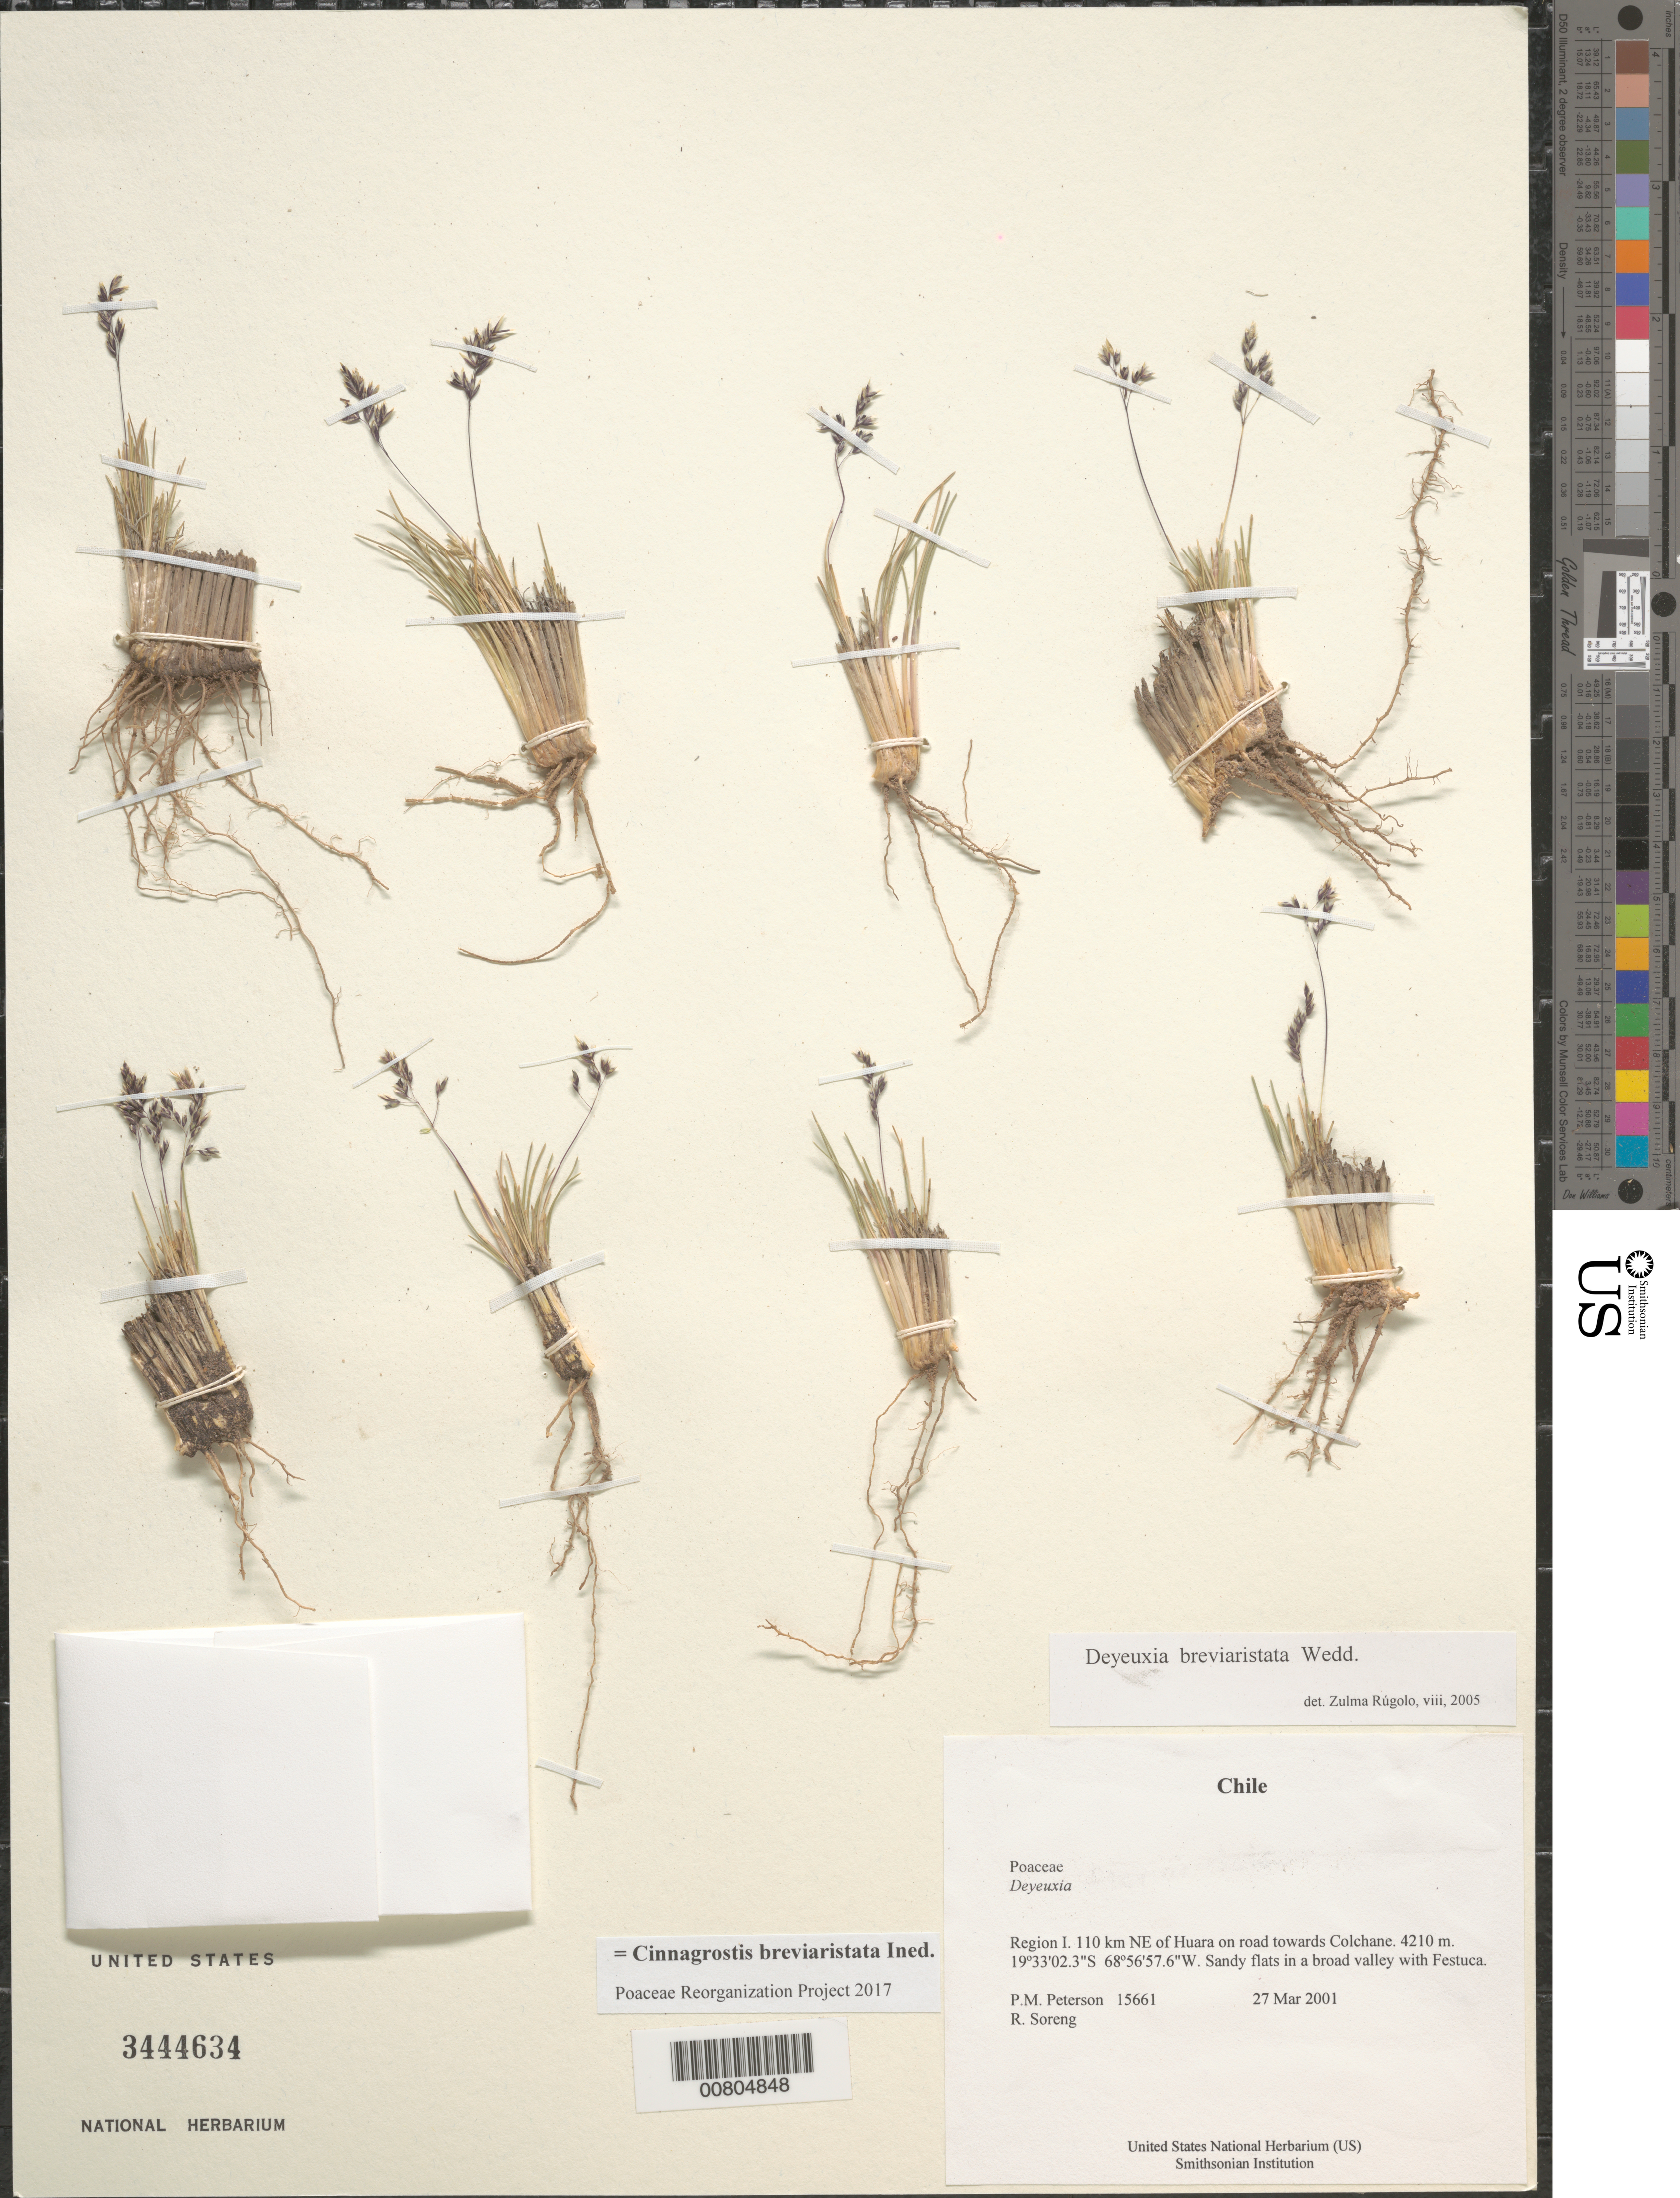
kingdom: Plantae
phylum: Tracheophyta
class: Liliopsida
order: Poales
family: Poaceae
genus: Cinnagrostis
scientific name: Cinnagrostis breviaristata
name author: (Wedd.) P.M. Peterson et al.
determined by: Poaceae Reorganization Project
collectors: P. M. Peterson & R. J. Soreng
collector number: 15661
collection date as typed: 27 Mar 2001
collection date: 2001-03-27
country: Chile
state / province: Tarapacá (I)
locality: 110 km NE of Huara on road towards Colchane.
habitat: Sandy flats in a broad valley with Festuca.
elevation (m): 4210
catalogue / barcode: US 3444634